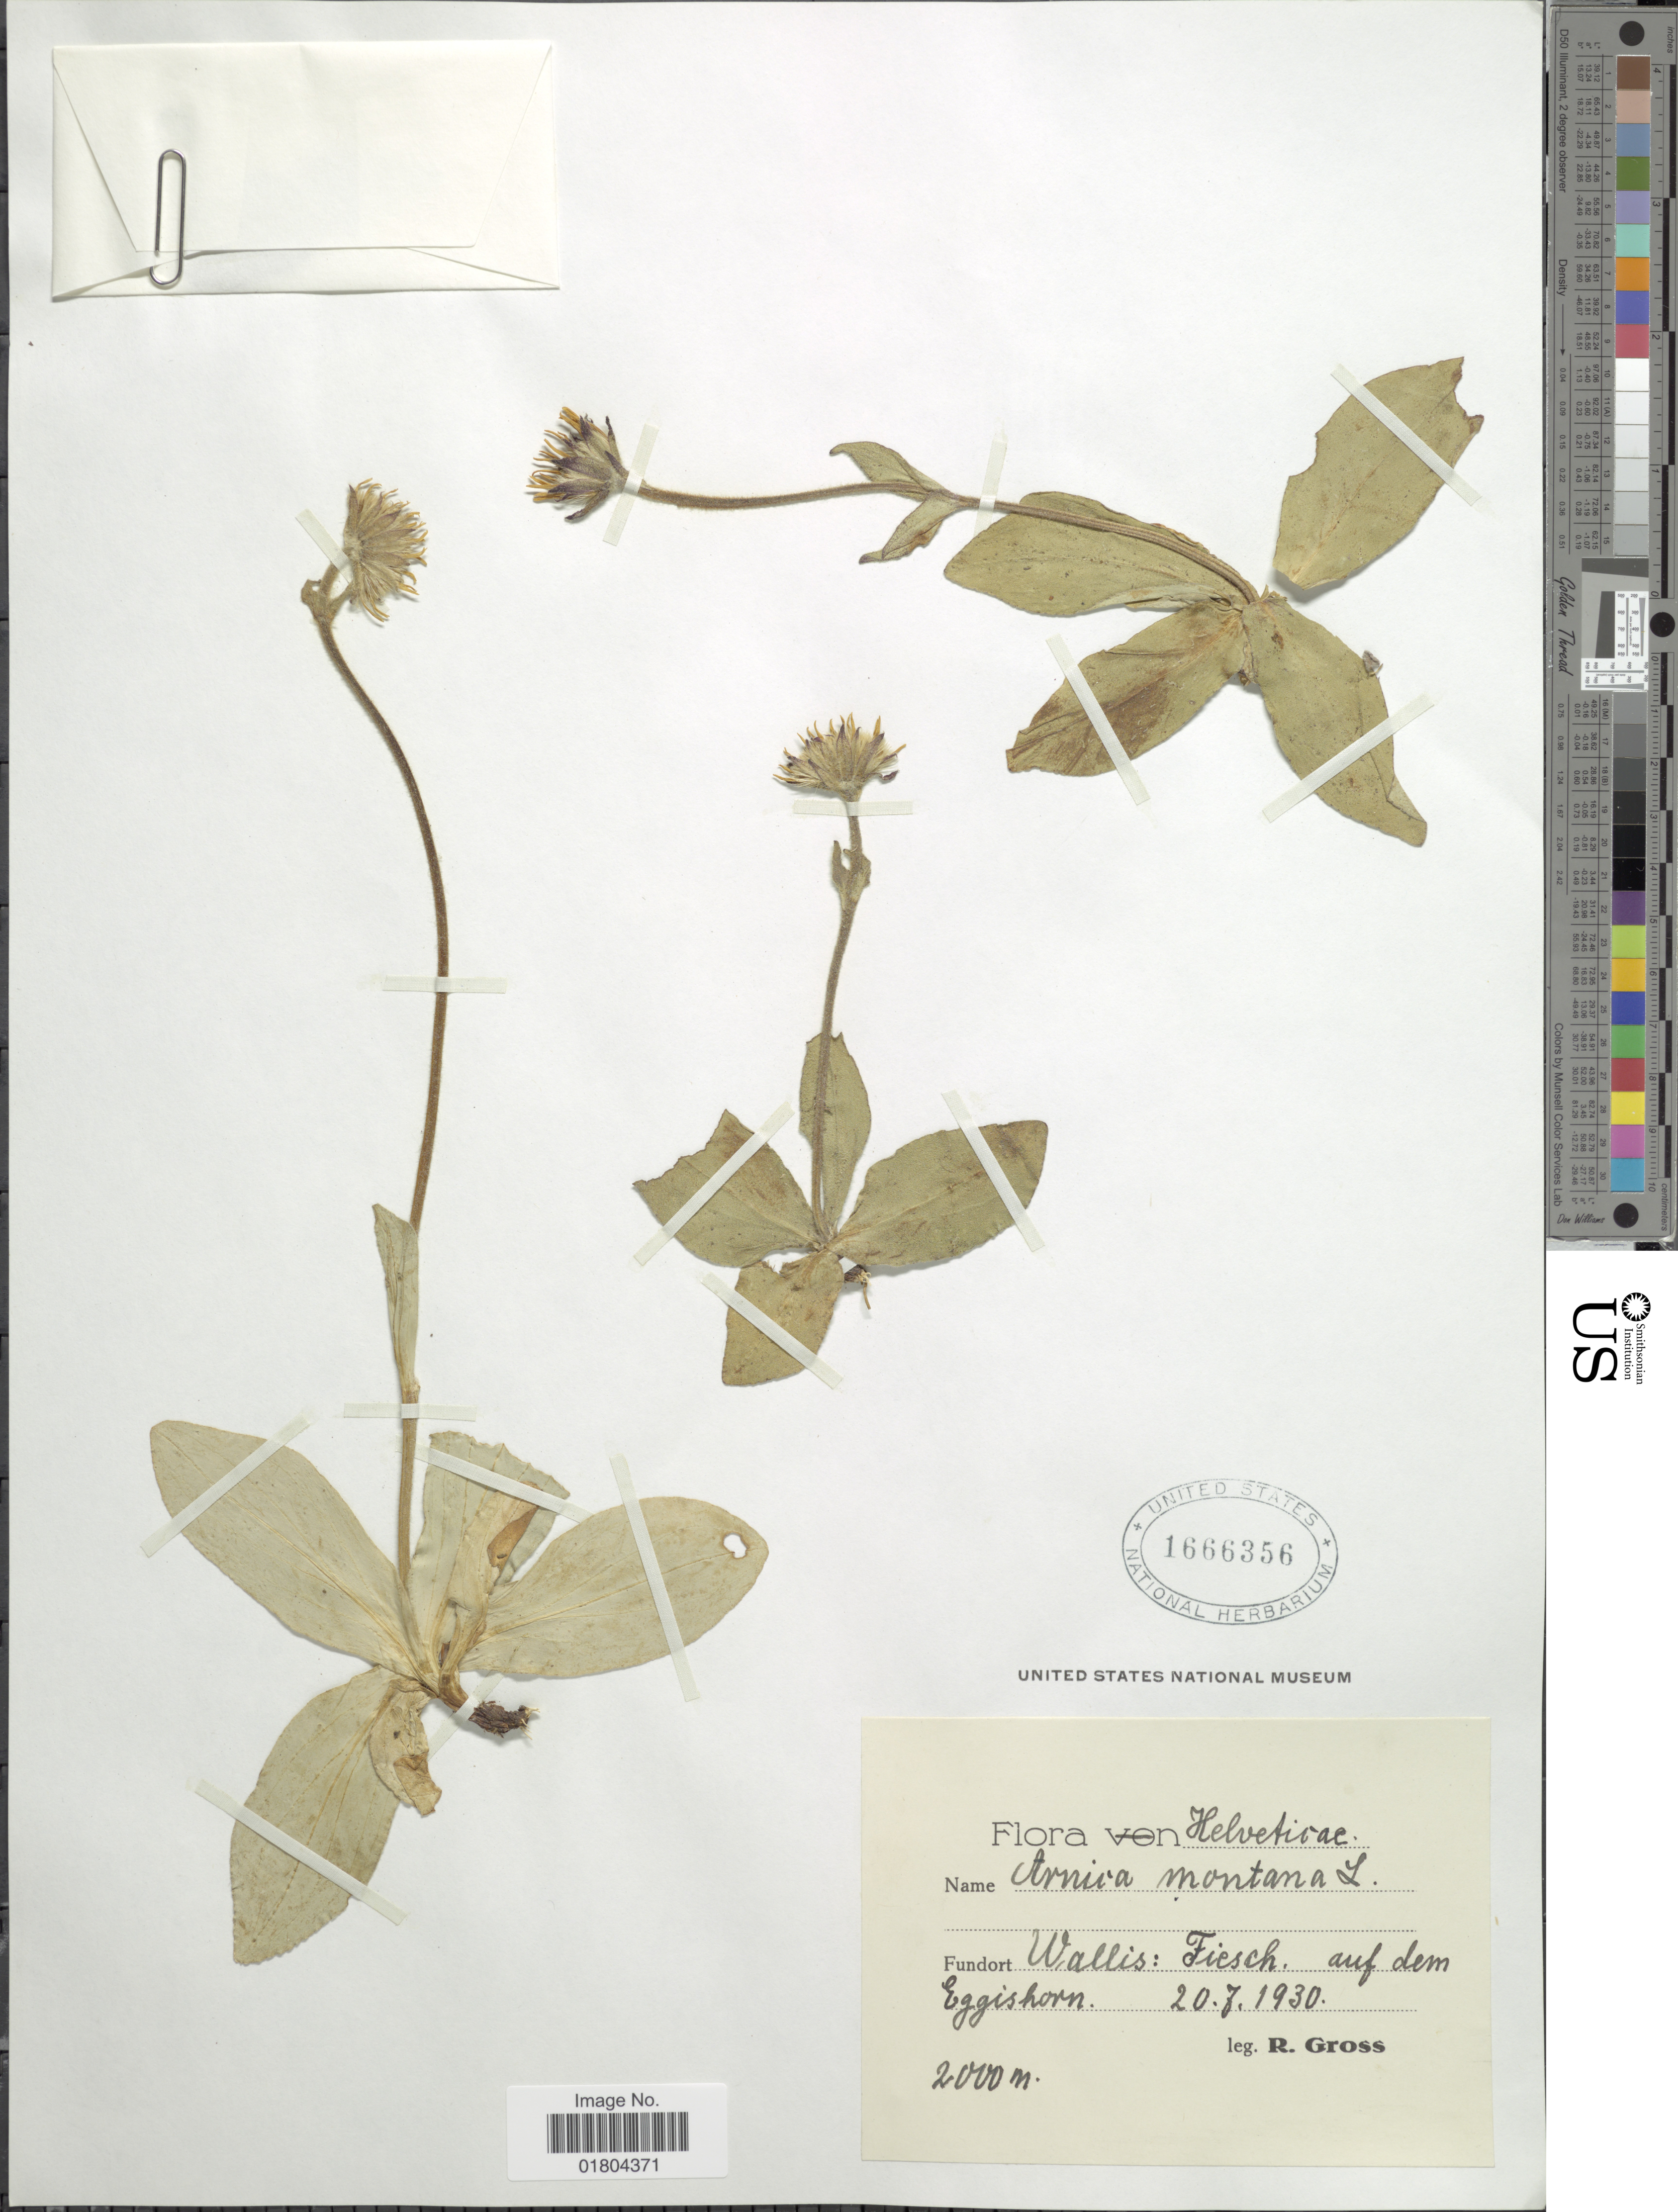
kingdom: Plantae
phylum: Tracheophyta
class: Magnoliopsida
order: Asterales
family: Asteraceae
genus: Arnica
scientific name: Arnica montana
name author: L.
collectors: R. Gross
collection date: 1930-07-20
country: Switzerland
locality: Helveticae, Wallis: Fiesch, auf dem Eggishorn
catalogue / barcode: US 1666356